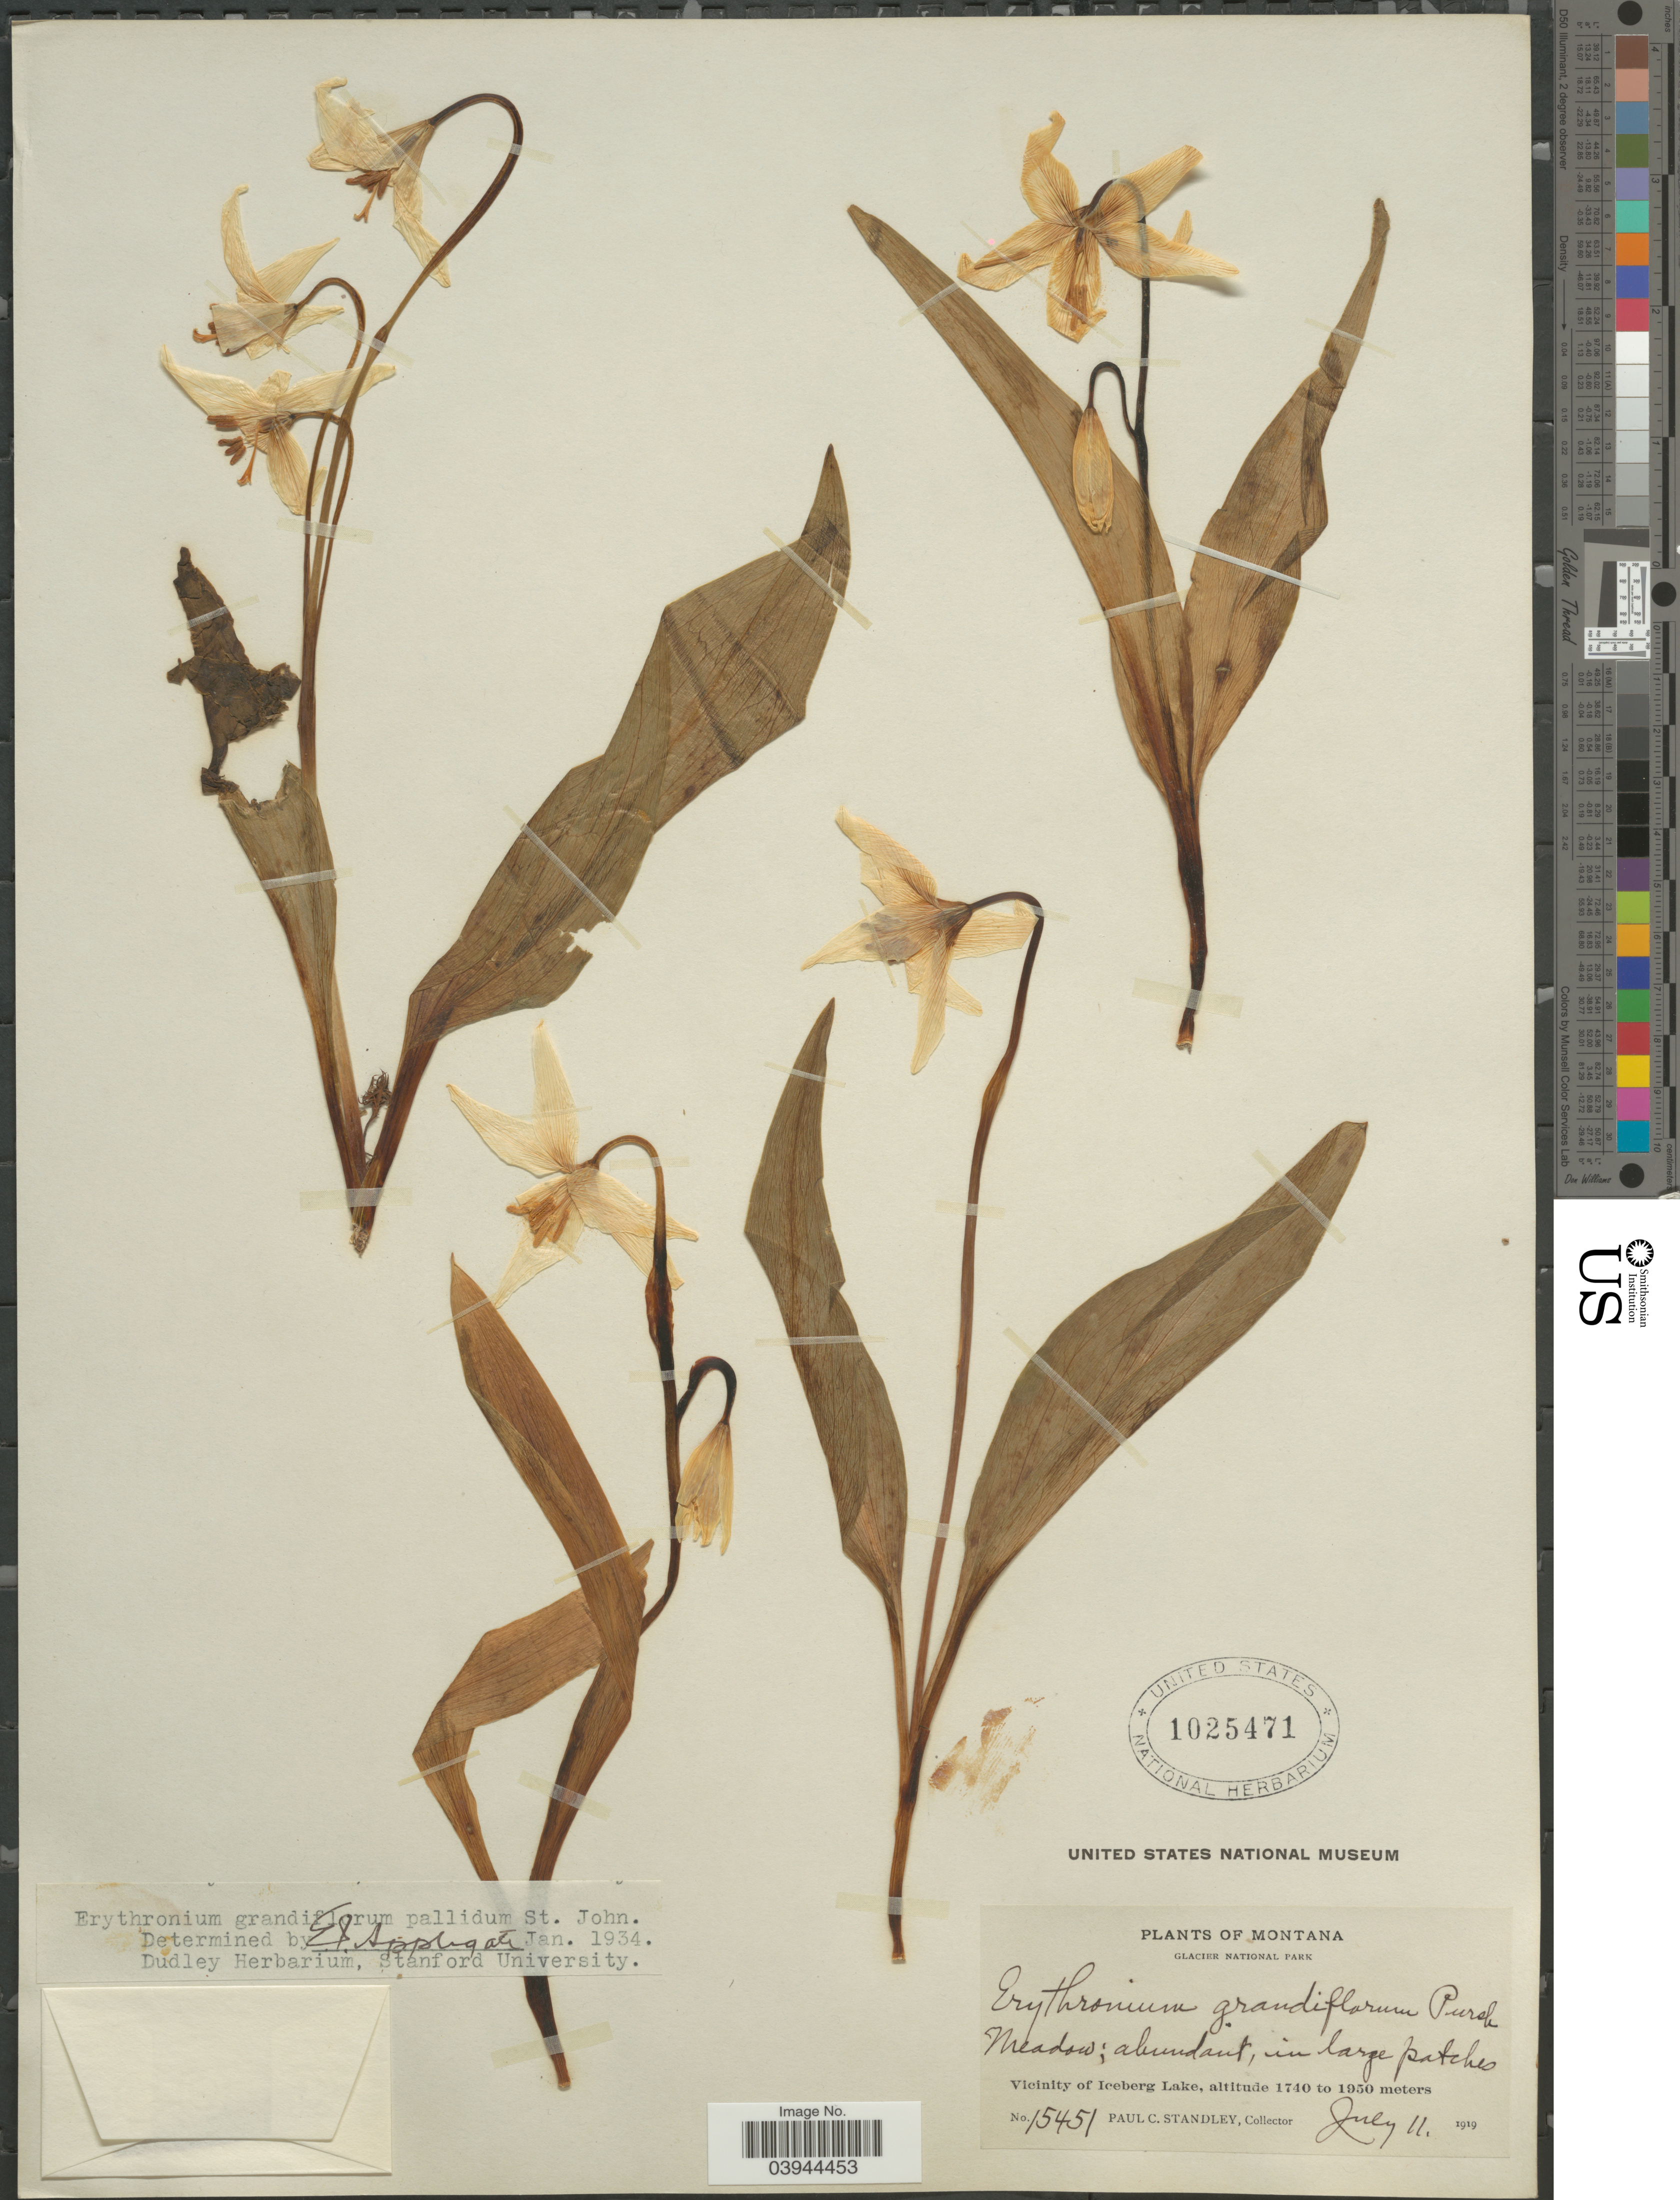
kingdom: Plantae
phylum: Tracheophyta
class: Liliopsida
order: Liliales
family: Liliaceae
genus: Erythronium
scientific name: Erythronium grandiflorum var. pallidum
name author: H. St. John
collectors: P. C. Standley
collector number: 15451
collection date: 1919-07-11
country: United States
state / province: Montana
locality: Glacier National Park. Vicinity of Iceberg Lake.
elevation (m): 1740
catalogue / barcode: US 1025471